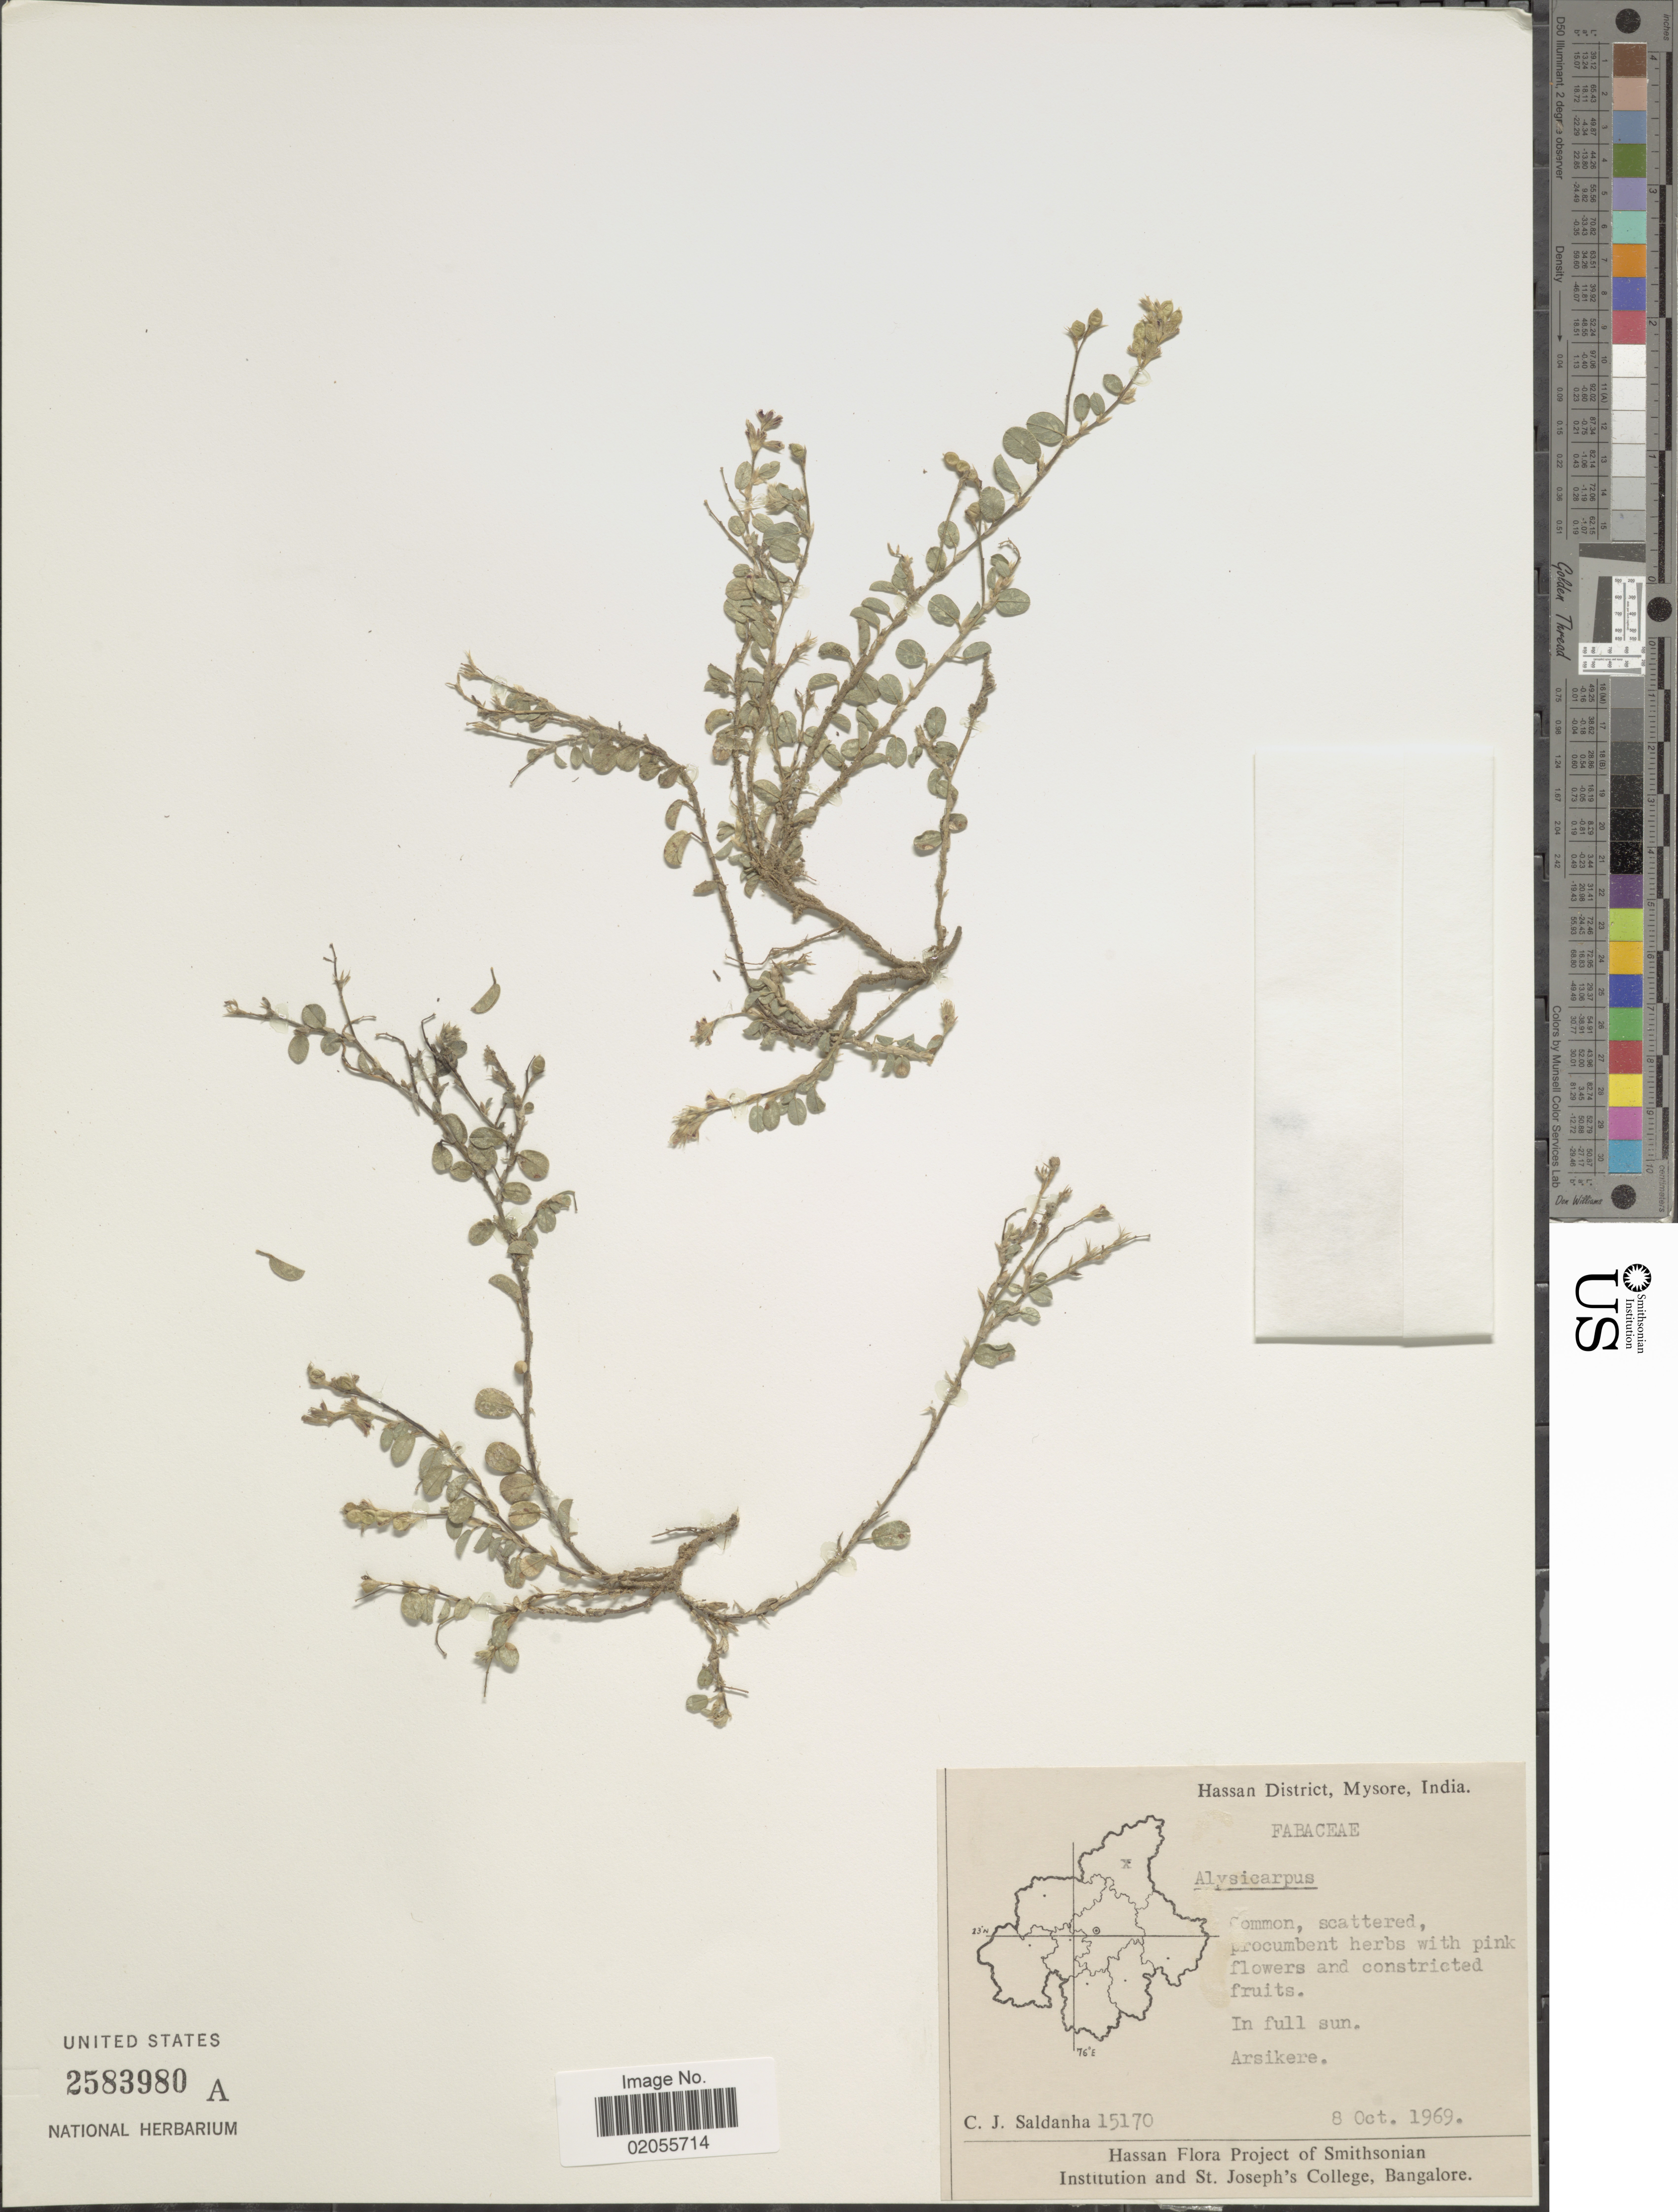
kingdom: Plantae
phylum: Tracheophyta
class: Magnoliopsida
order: Fabales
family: Fabaceae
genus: Alysicarpus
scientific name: Alysicarpus sp.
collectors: C. J. Saldanha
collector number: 15170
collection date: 1969-10-08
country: India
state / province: Karnataka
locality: Hassan district, Mysore, Arsikere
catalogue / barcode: US 2583980A